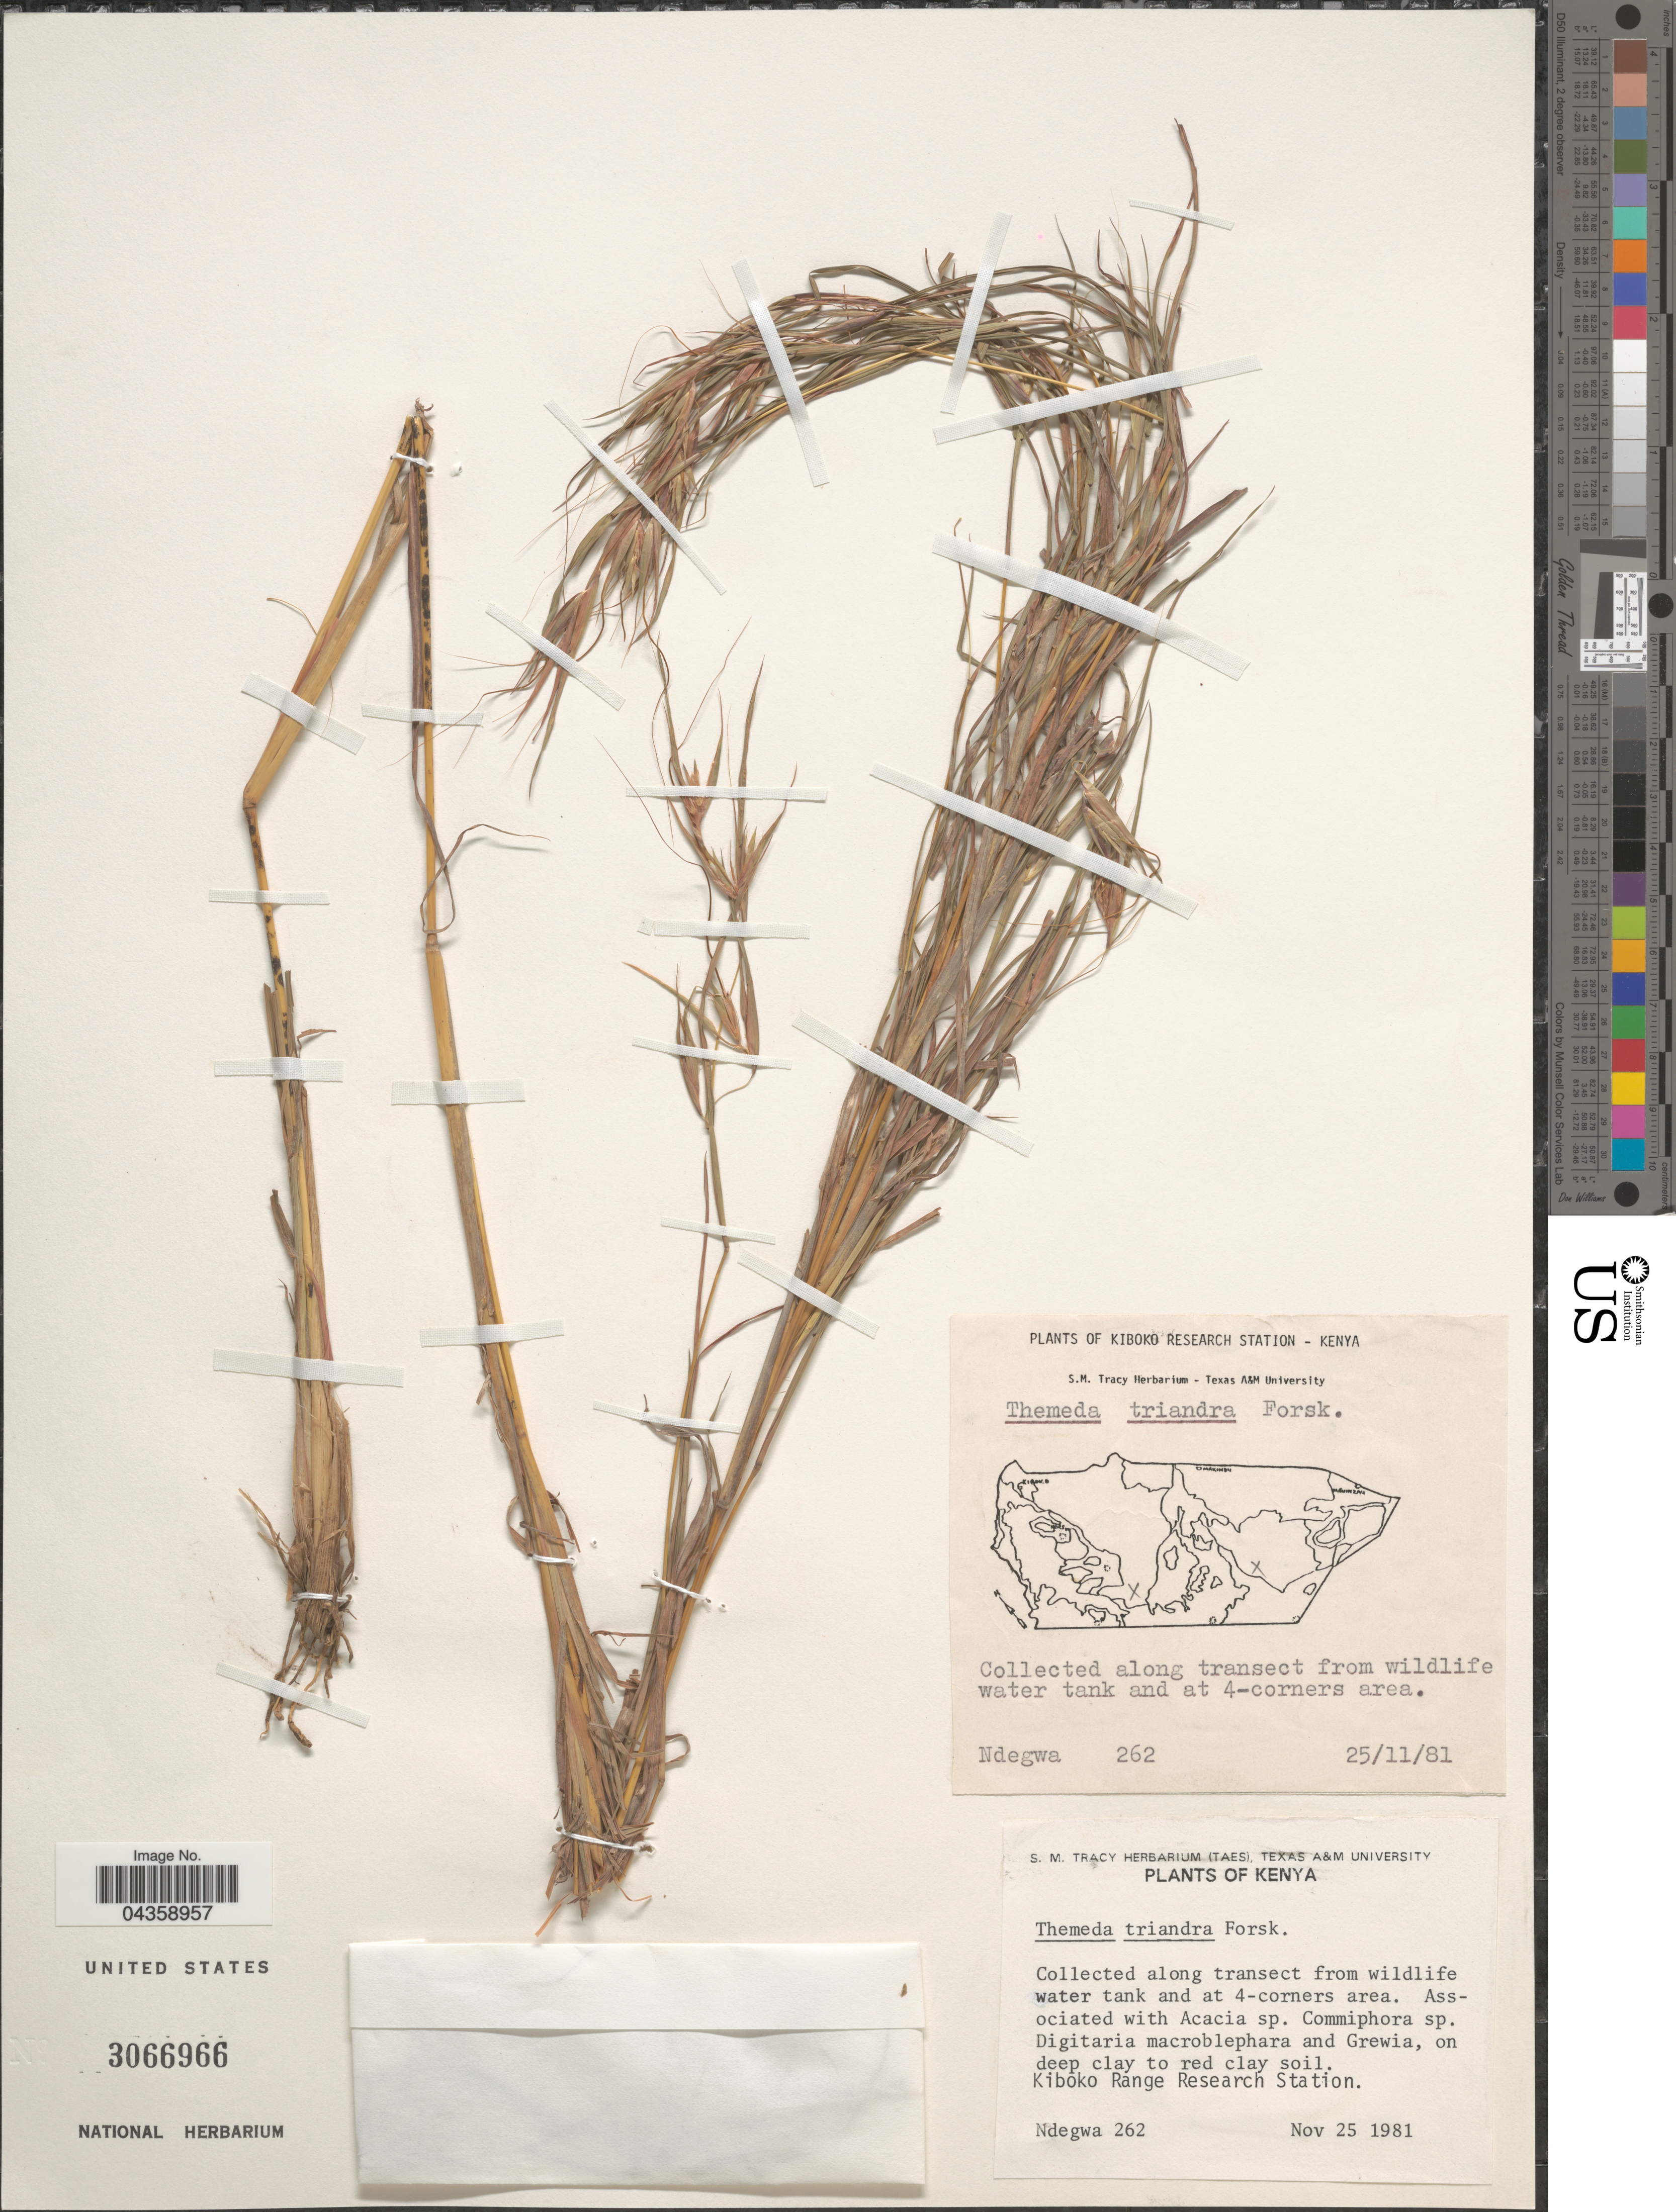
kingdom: Plantae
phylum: Tracheophyta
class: Liliopsida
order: Poales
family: Poaceae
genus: Themeda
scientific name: Themeda triandra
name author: Forssk.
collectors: -. Ndegwa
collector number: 262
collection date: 1981-11-25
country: Kenya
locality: Along transect from wildlife water tank and at 4-corners area. Kiboko Range Research Station.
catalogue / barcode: US 3066966